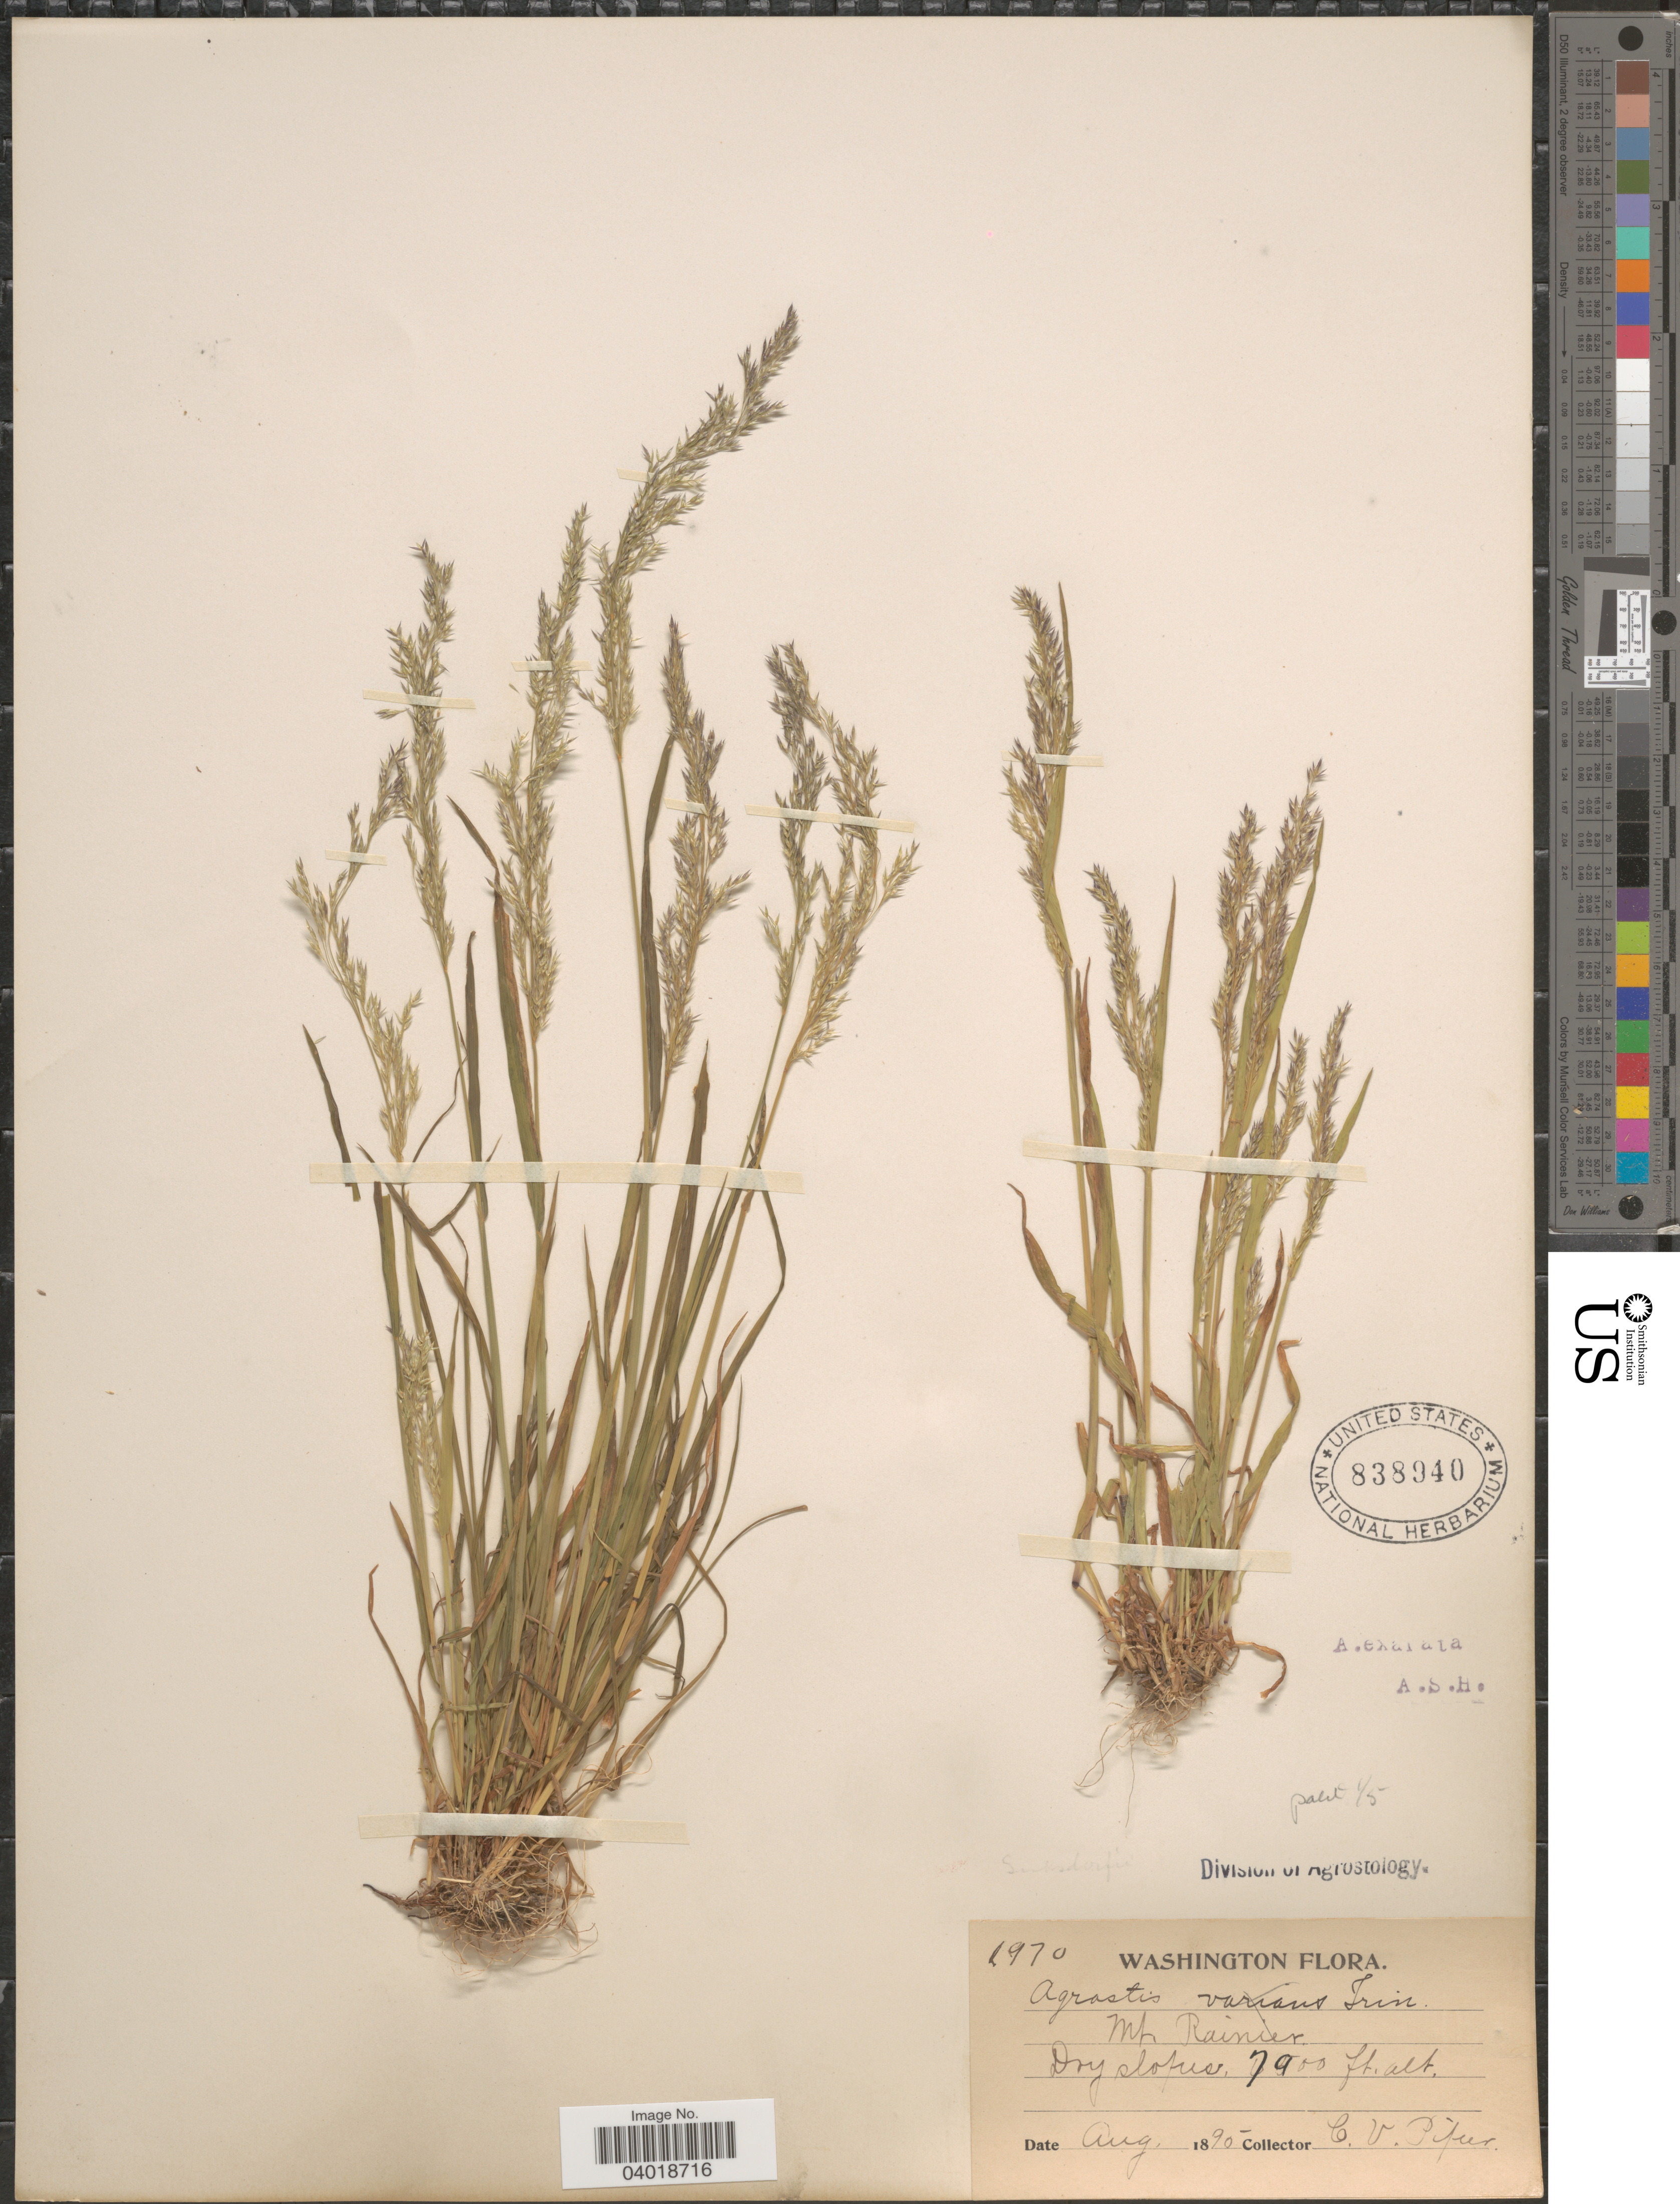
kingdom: Plantae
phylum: Tracheophyta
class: Liliopsida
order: Poales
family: Poaceae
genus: Agrostis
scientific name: Agrostis exarata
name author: Trin.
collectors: C. V. Piper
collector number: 1970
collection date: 1895-08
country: United States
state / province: Washington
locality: Mt. Rainier. Dry slopes.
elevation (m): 2408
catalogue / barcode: US 838940